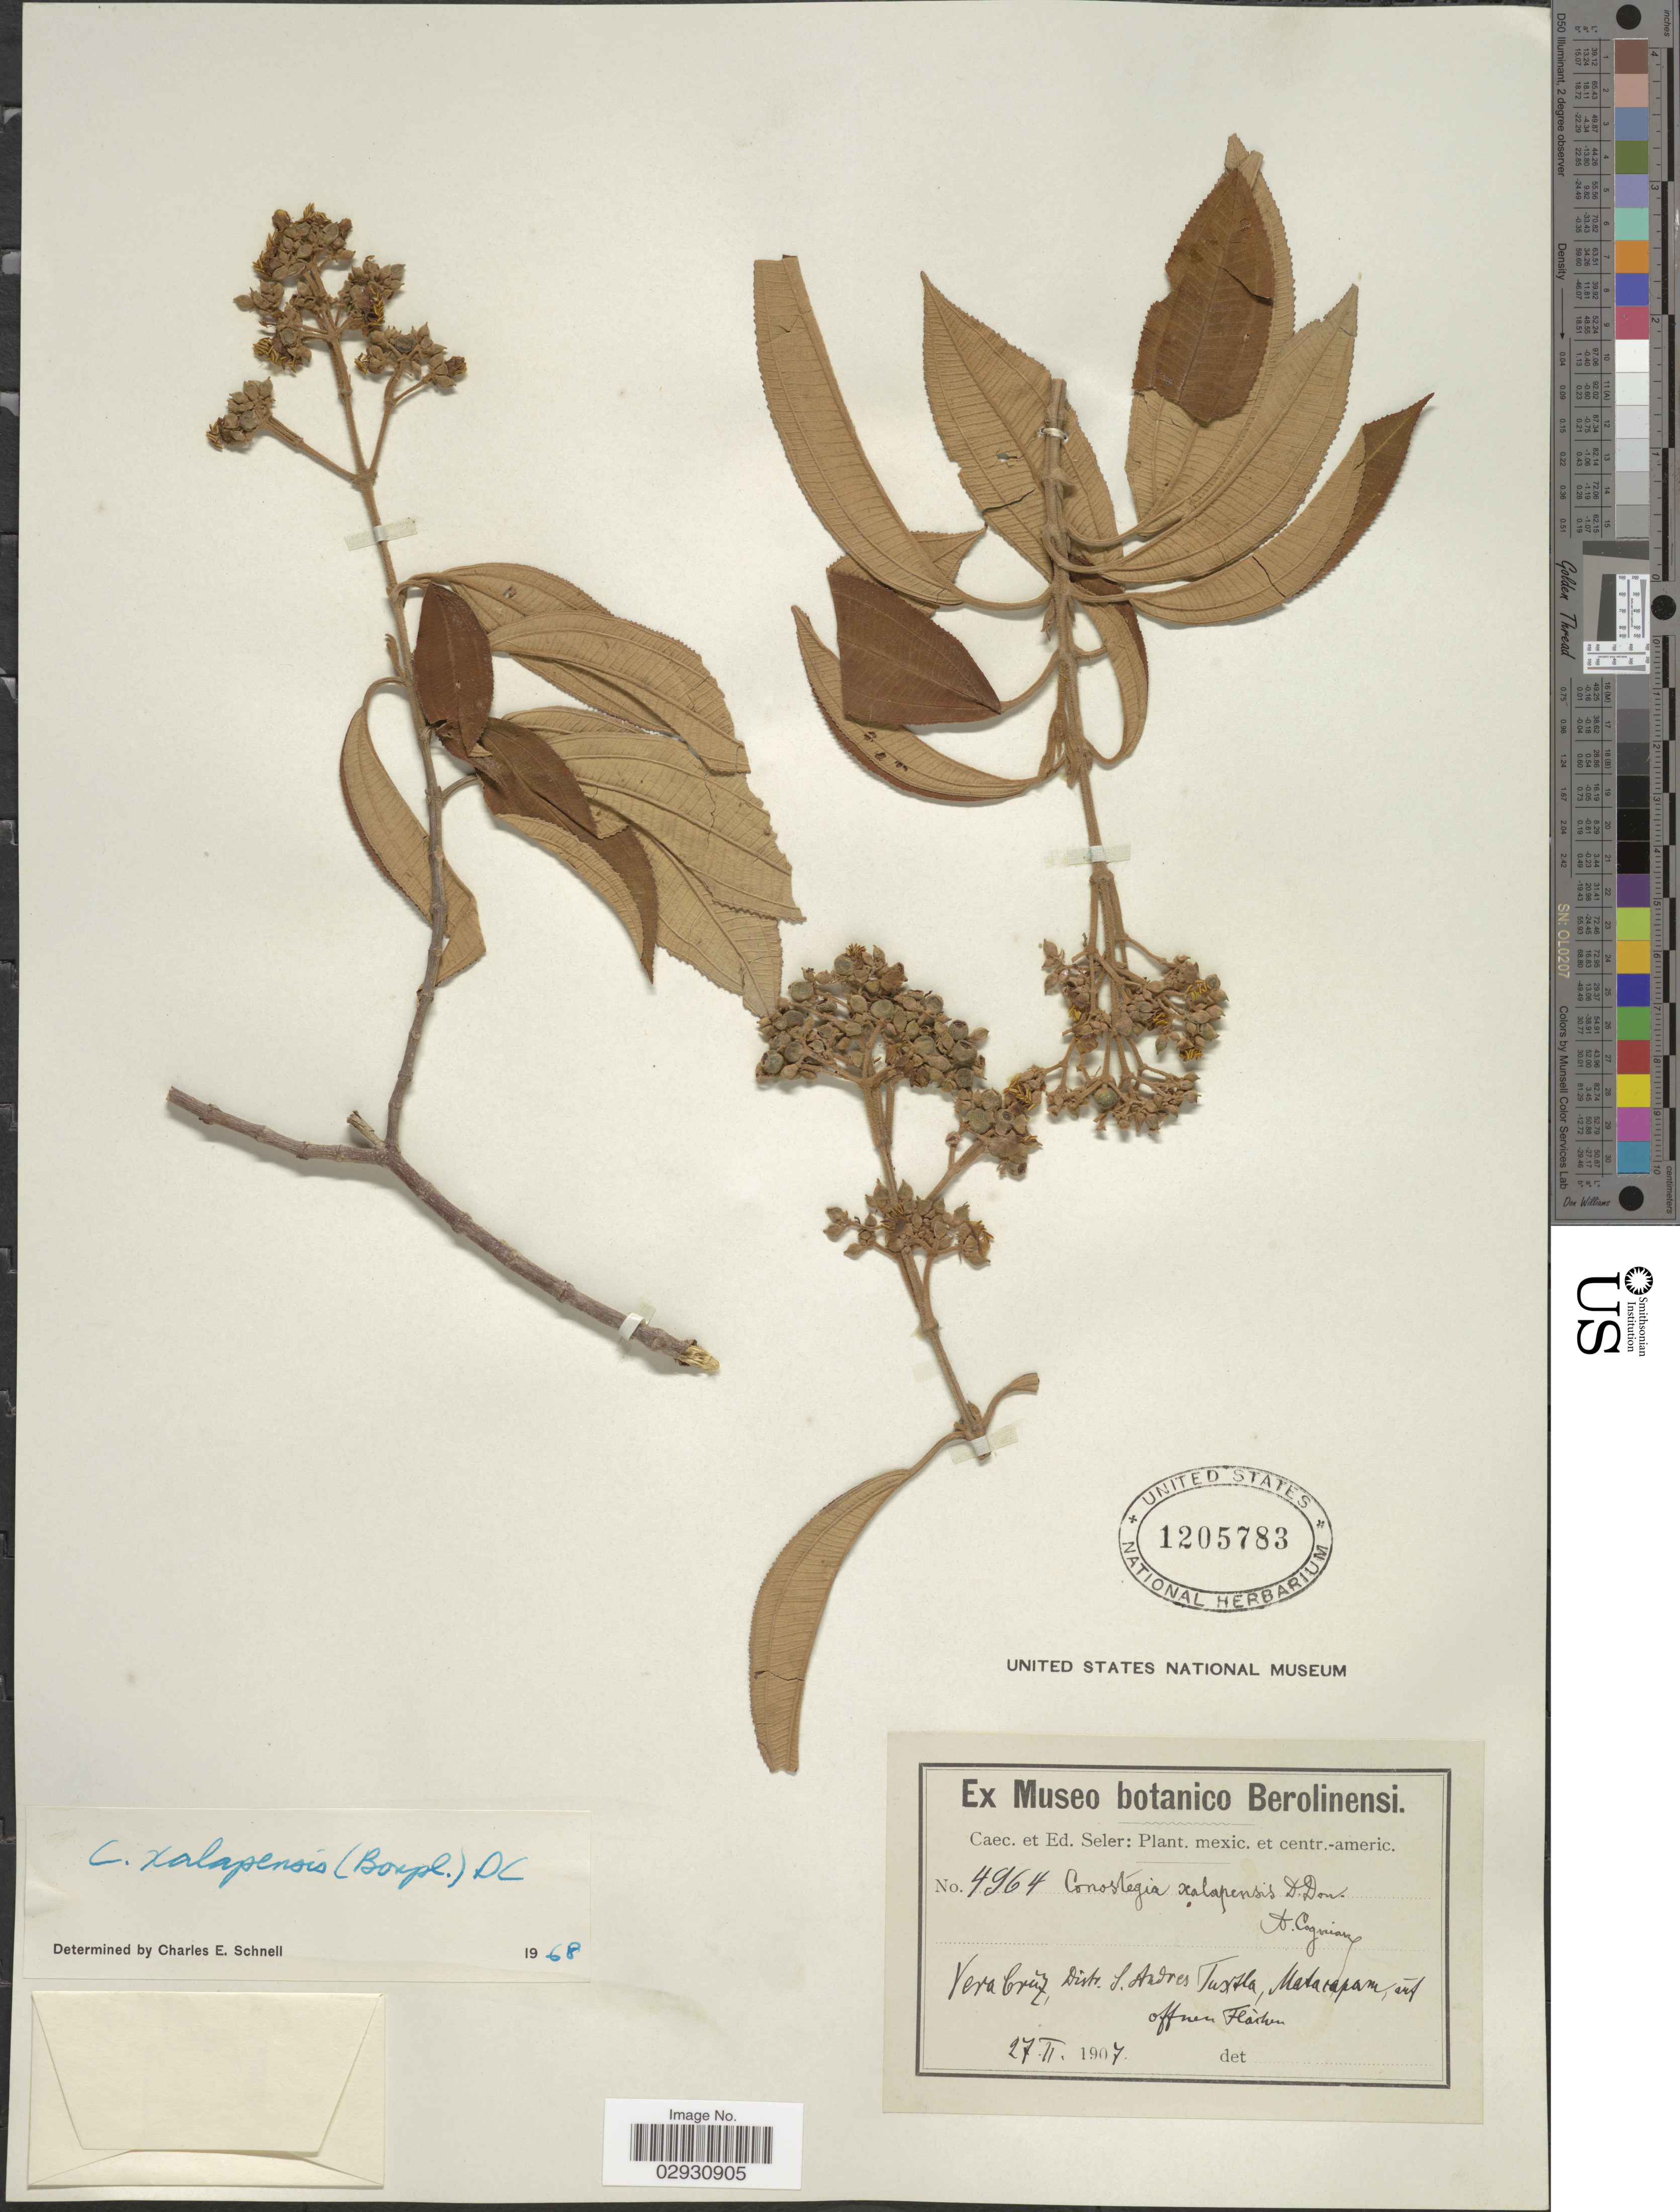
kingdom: Plantae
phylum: Tracheophyta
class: Magnoliopsida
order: Myrtales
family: Melastomataceae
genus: Conostegia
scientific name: Conostegia quadrangularis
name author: Schltdl. ex Steud.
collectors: ex Caec. et Ed Seler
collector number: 4964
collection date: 1907-02-27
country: Mexico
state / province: Veracruz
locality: Vera Cruz, Distr. S. Andres Tuxtla, Matacapam, auf offnen Fláchen.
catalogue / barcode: US 1205783